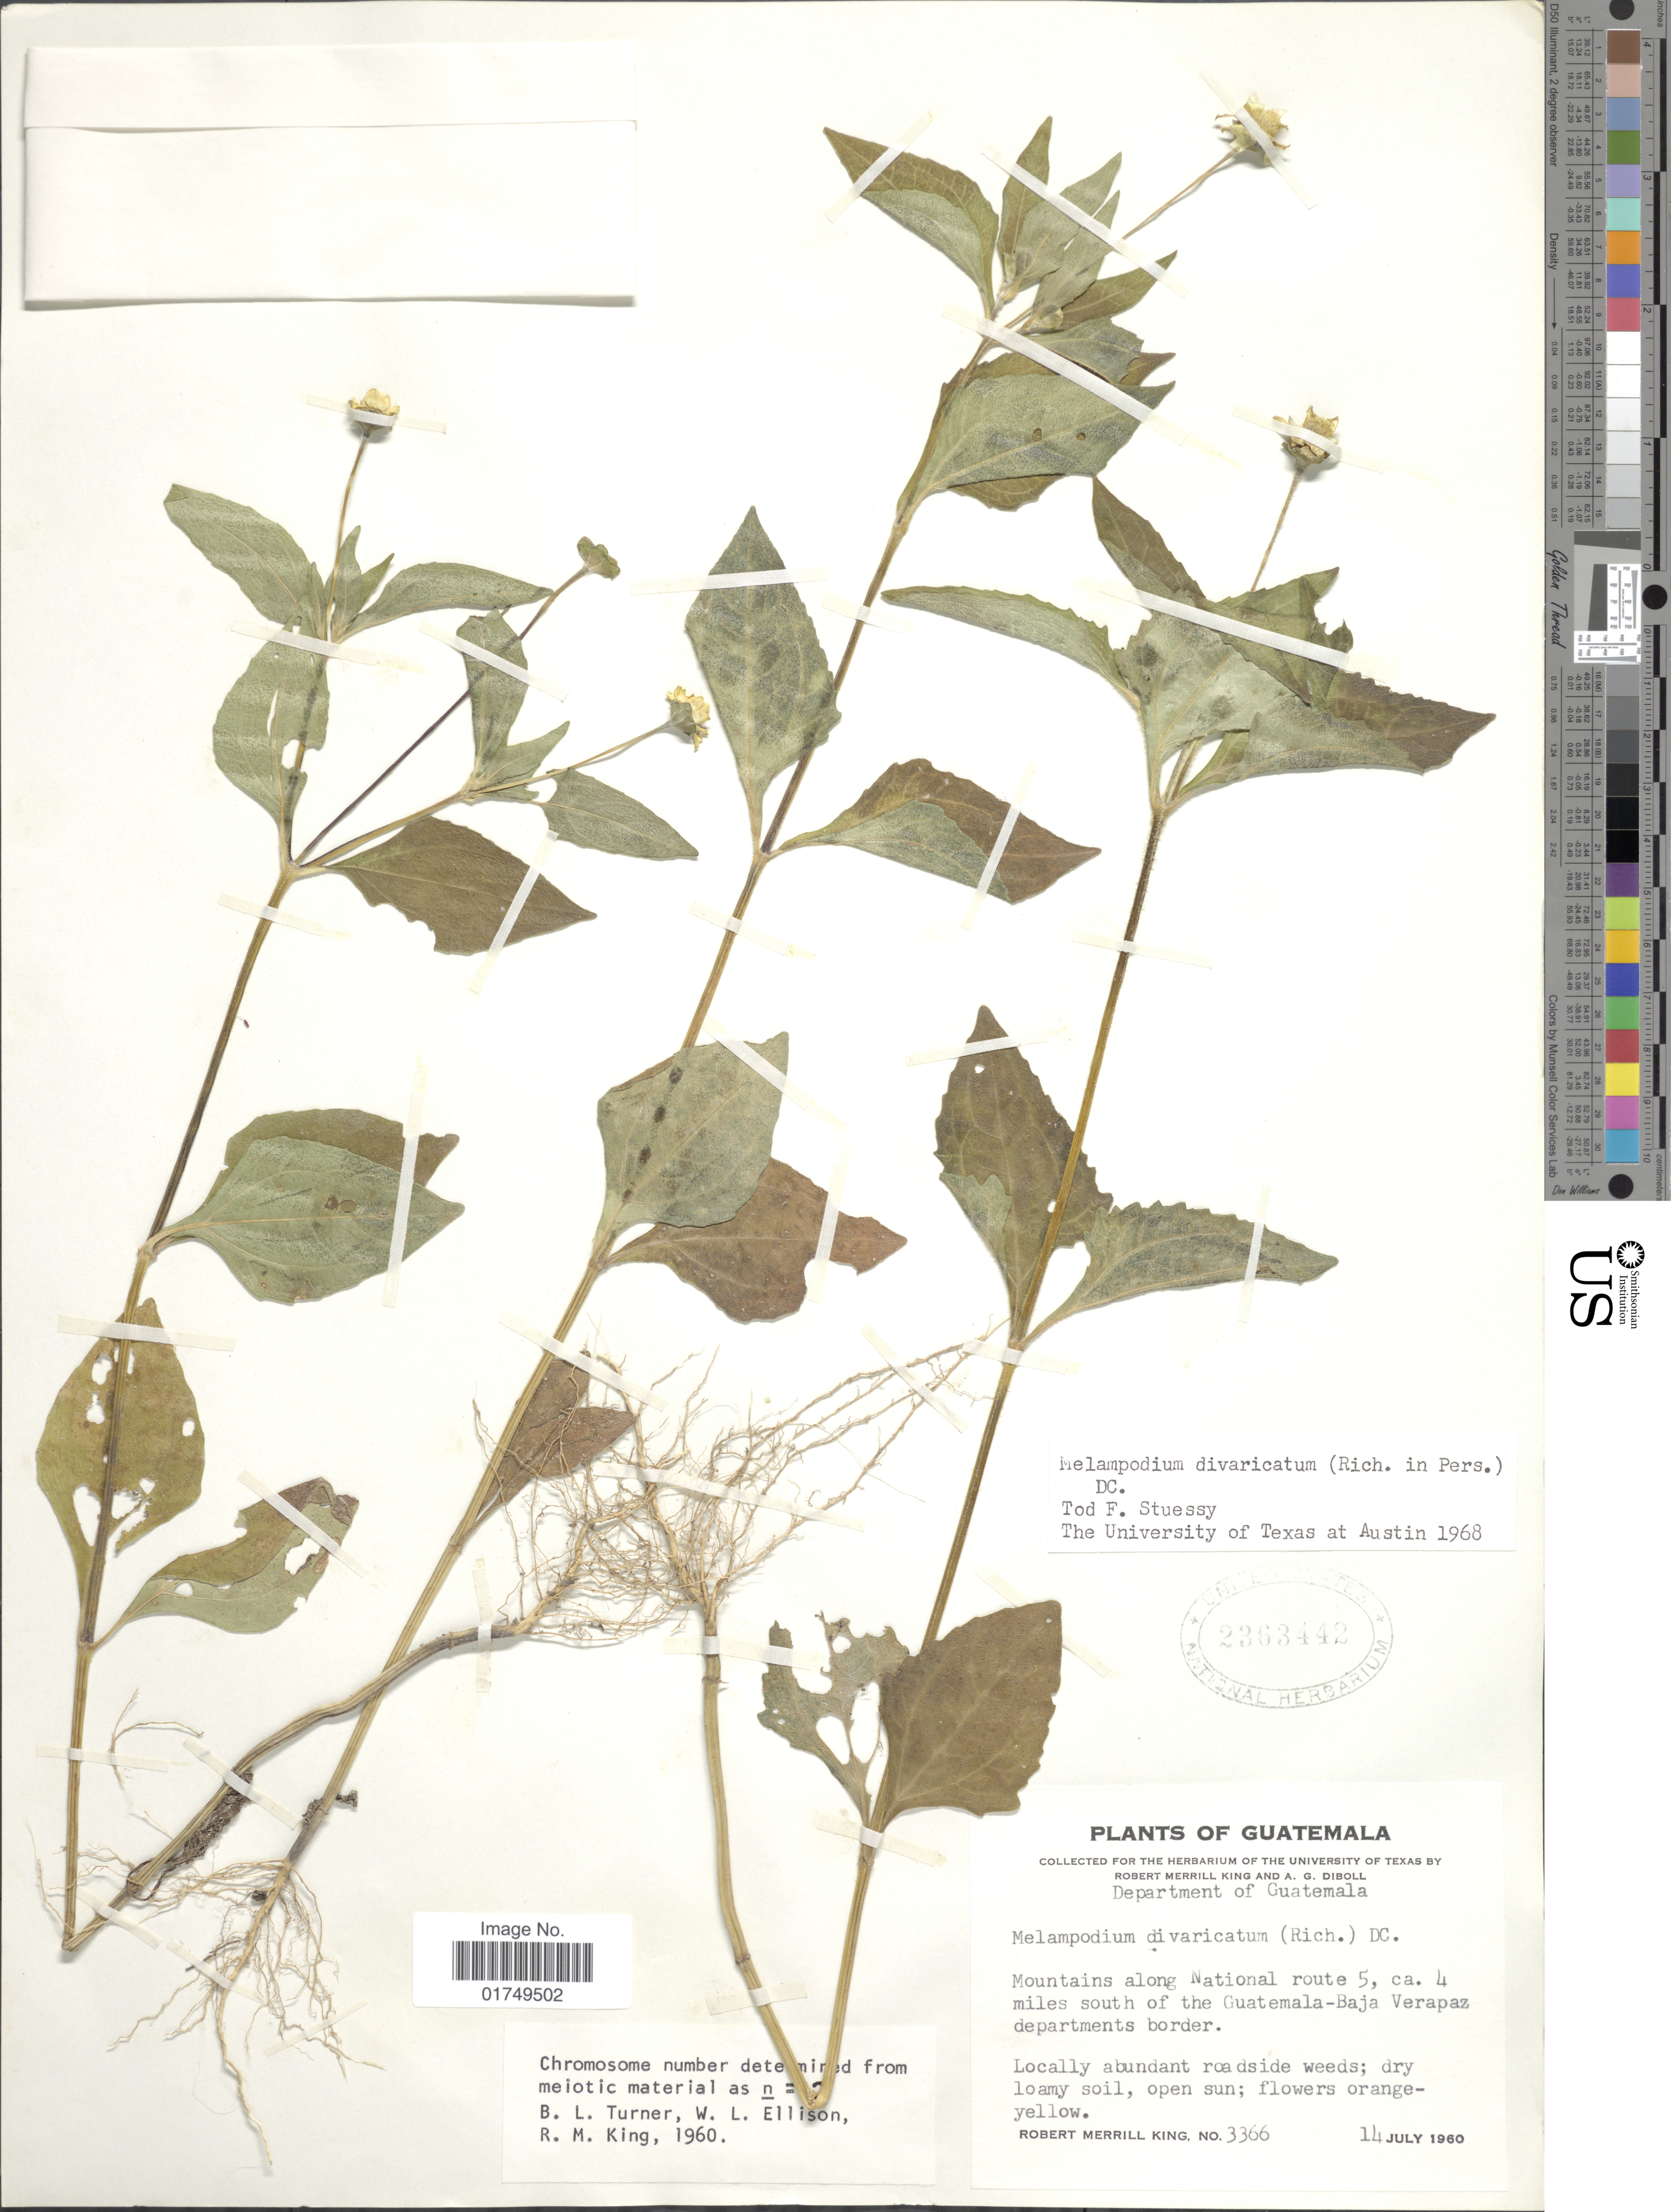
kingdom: Plantae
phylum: Tracheophyta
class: Magnoliopsida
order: Asterales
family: Asteraceae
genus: Melampodium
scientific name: Melampodium divaricatum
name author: (Rich.) DC.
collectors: R. M. King & A. Diboll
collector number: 3366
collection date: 1960-07-14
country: Guatemala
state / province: Guatemala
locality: Department of Guatamala, Mountains along National route 5, ca. 4 miles south of the Guatemale-Baja Verapaz departments border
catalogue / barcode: US 2363442